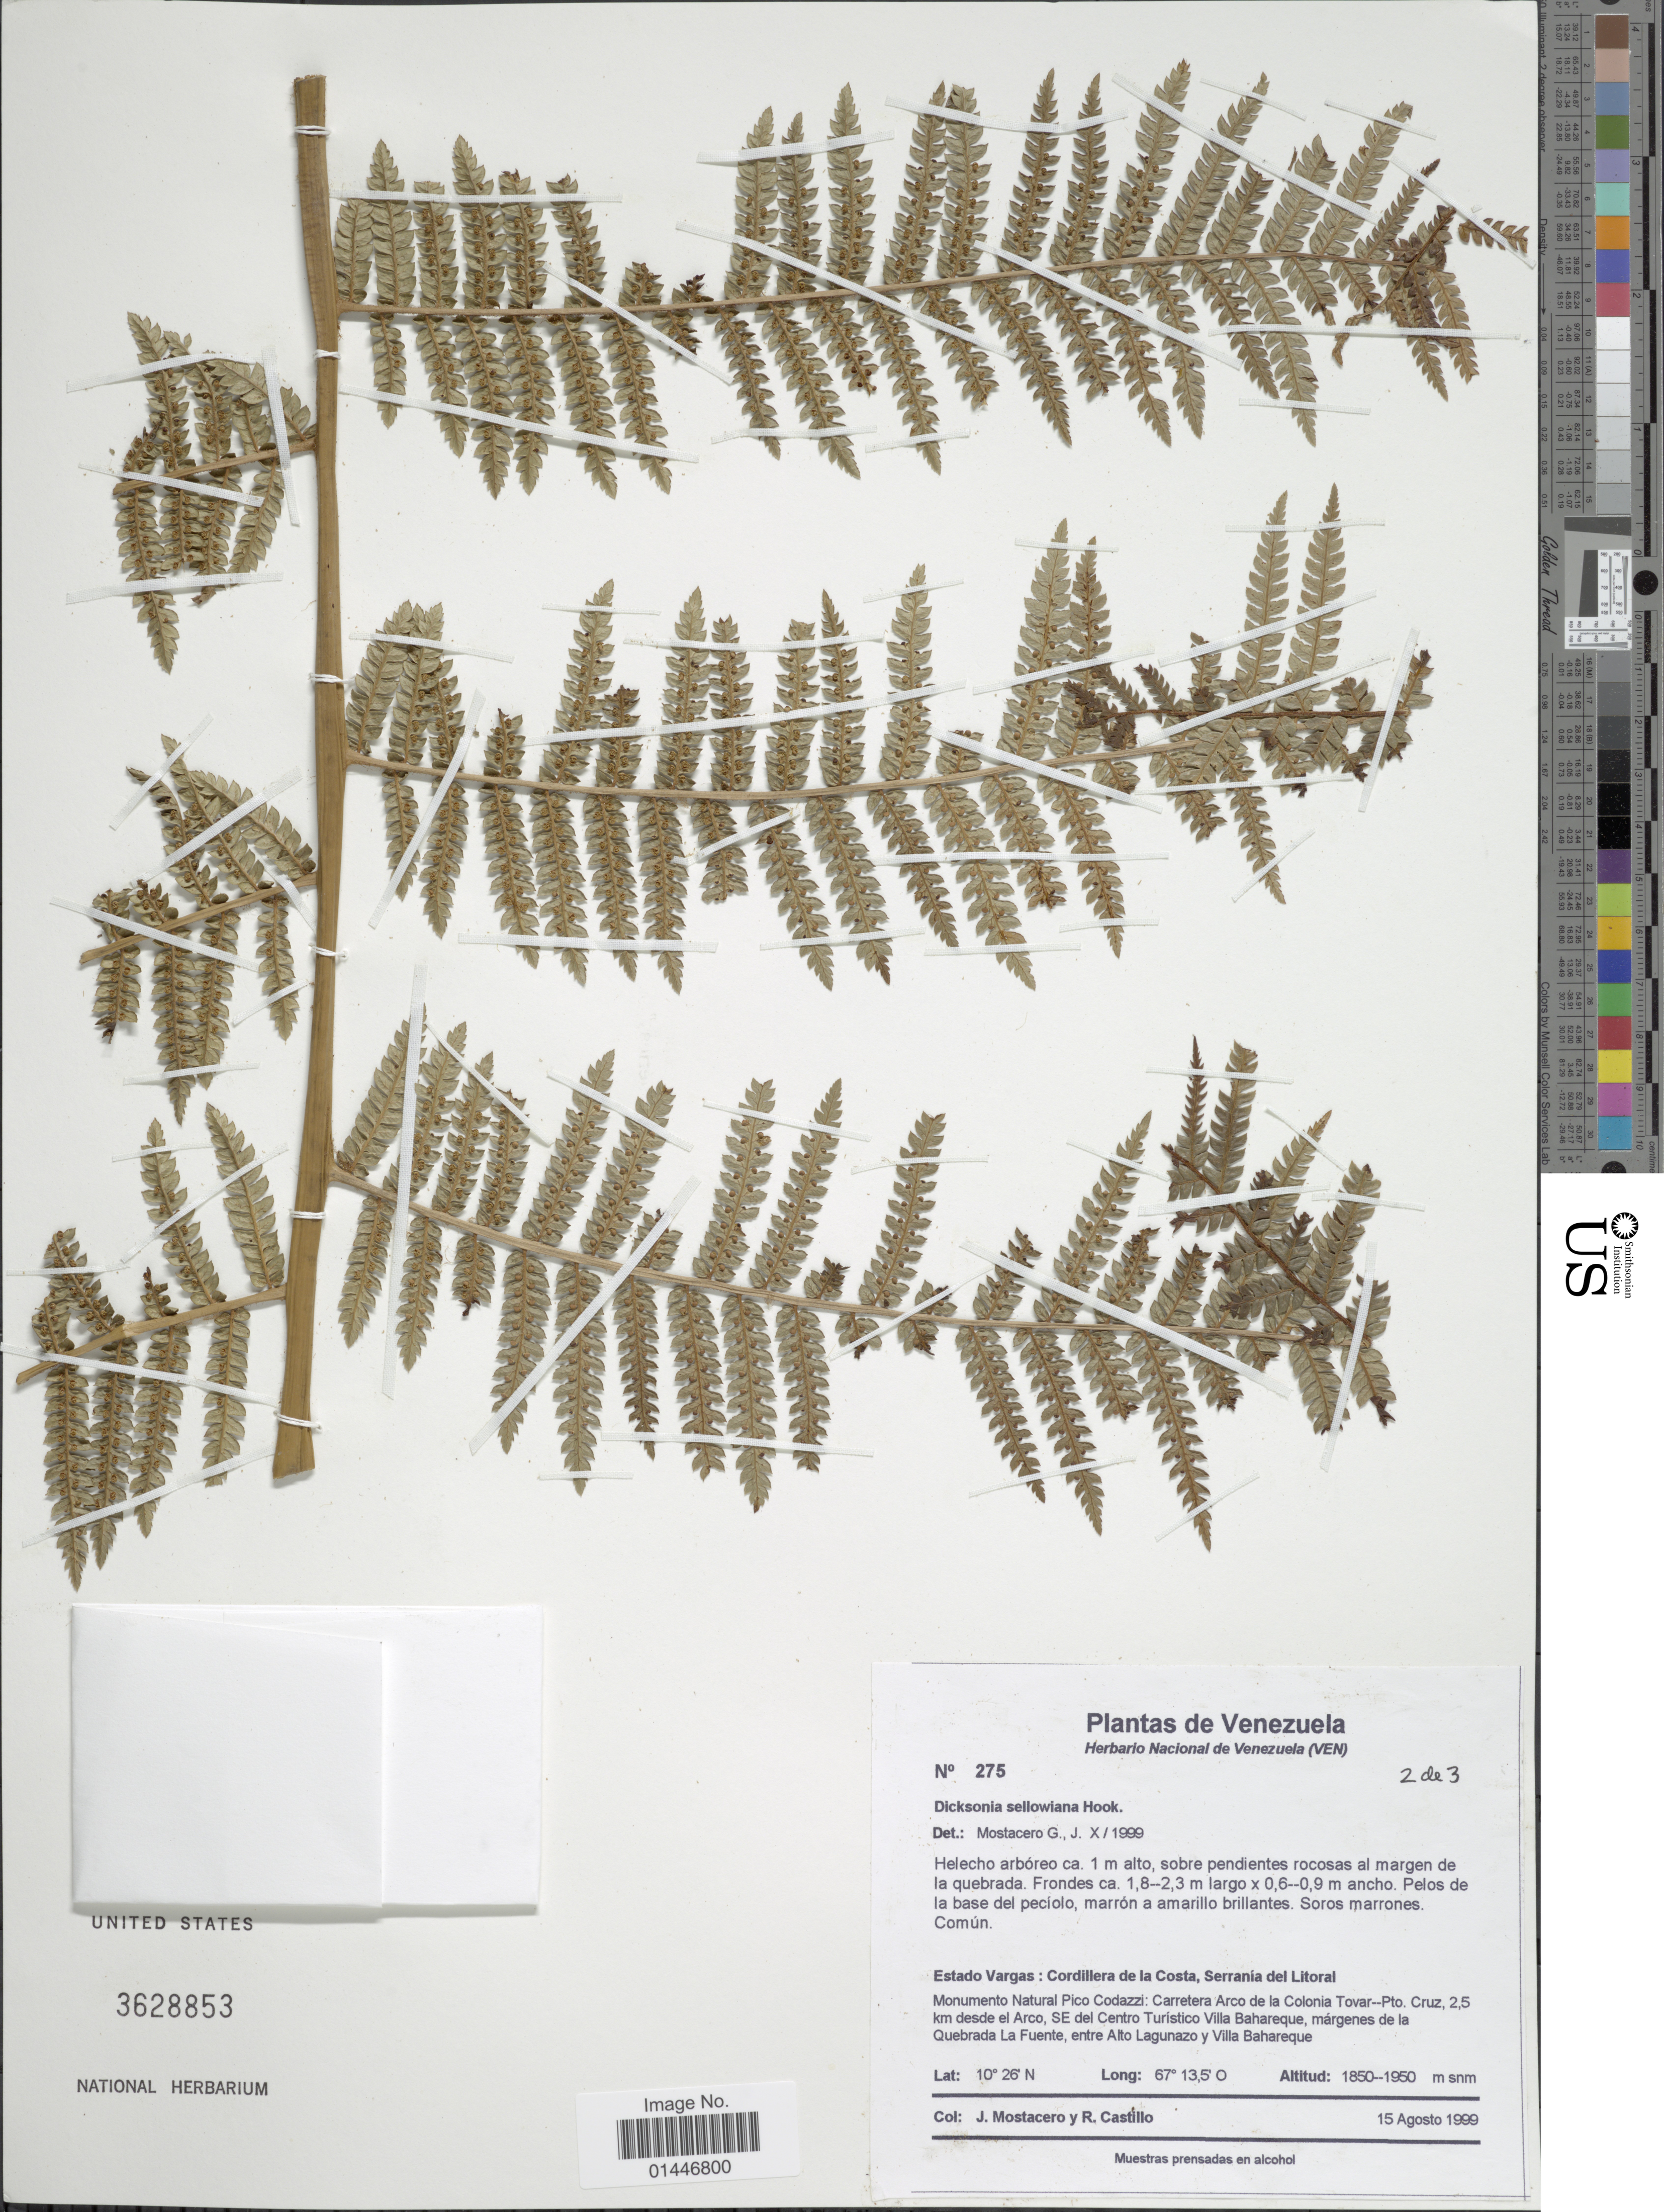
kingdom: Plantae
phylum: Tracheophyta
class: Polypodiopsida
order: Cyatheales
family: Dicksoniaceae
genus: Dicksonia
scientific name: Dicksonia sellowiana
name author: Hook.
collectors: J. Mostacero & R. Castillo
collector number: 275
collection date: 1999-08-15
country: Venezuela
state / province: Vargas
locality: Cordillera de ka Costa, Serrania del Litoral, Monumento Natural Pico Codazzi, Carretera Arco de la Colonia Tovar-Pto. Cruz 2.5 km desde el Arco, SE del Centro Turistico Villa Bahareque, margens de la Quebrada La Fuente, entre Alto Lagunazo y Villa Bahareque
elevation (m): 1850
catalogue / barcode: US 3628853